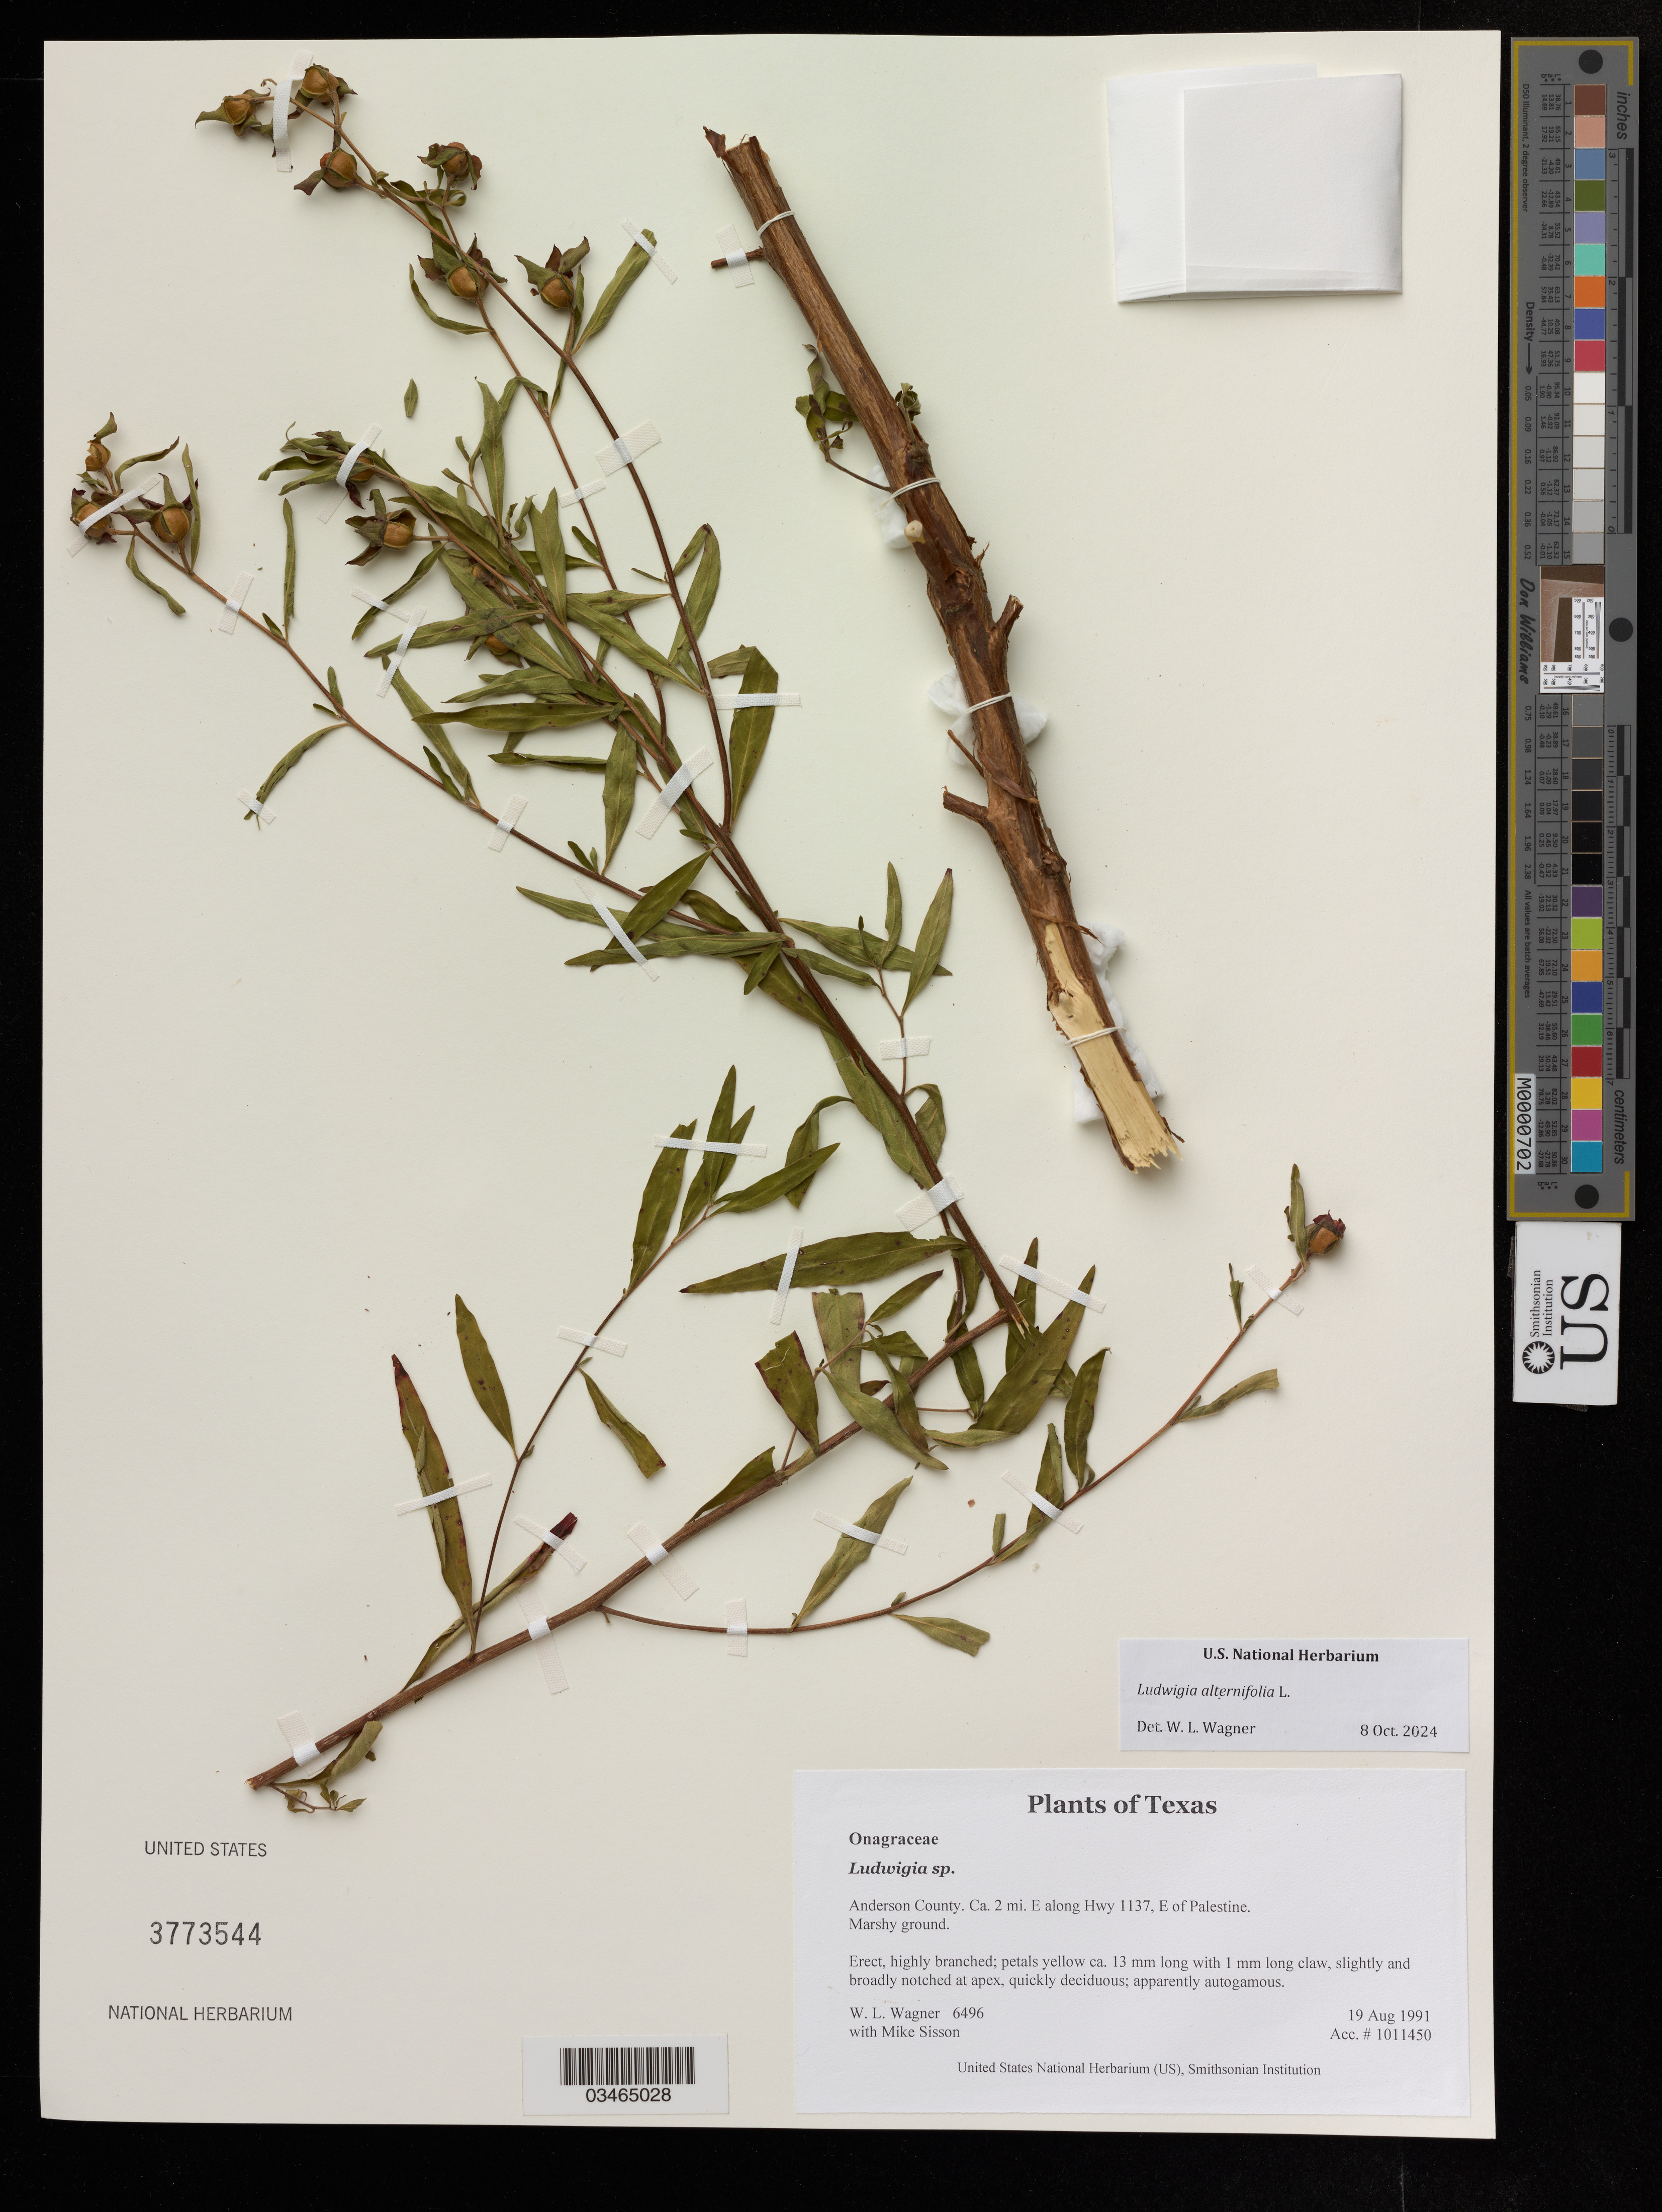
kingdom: Plantae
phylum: Tracheophyta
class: Magnoliopsida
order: Myrtales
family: Onagraceae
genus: Ludwigia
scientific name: Ludwigia alternifolia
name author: L.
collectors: W. L. Wagner & M. Sisson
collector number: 6496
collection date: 1991-08-19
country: United States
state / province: Texas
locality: Anderson County. Ca. 2 mi. E along Hwy 1137, E of Palestine.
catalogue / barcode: US 3773544